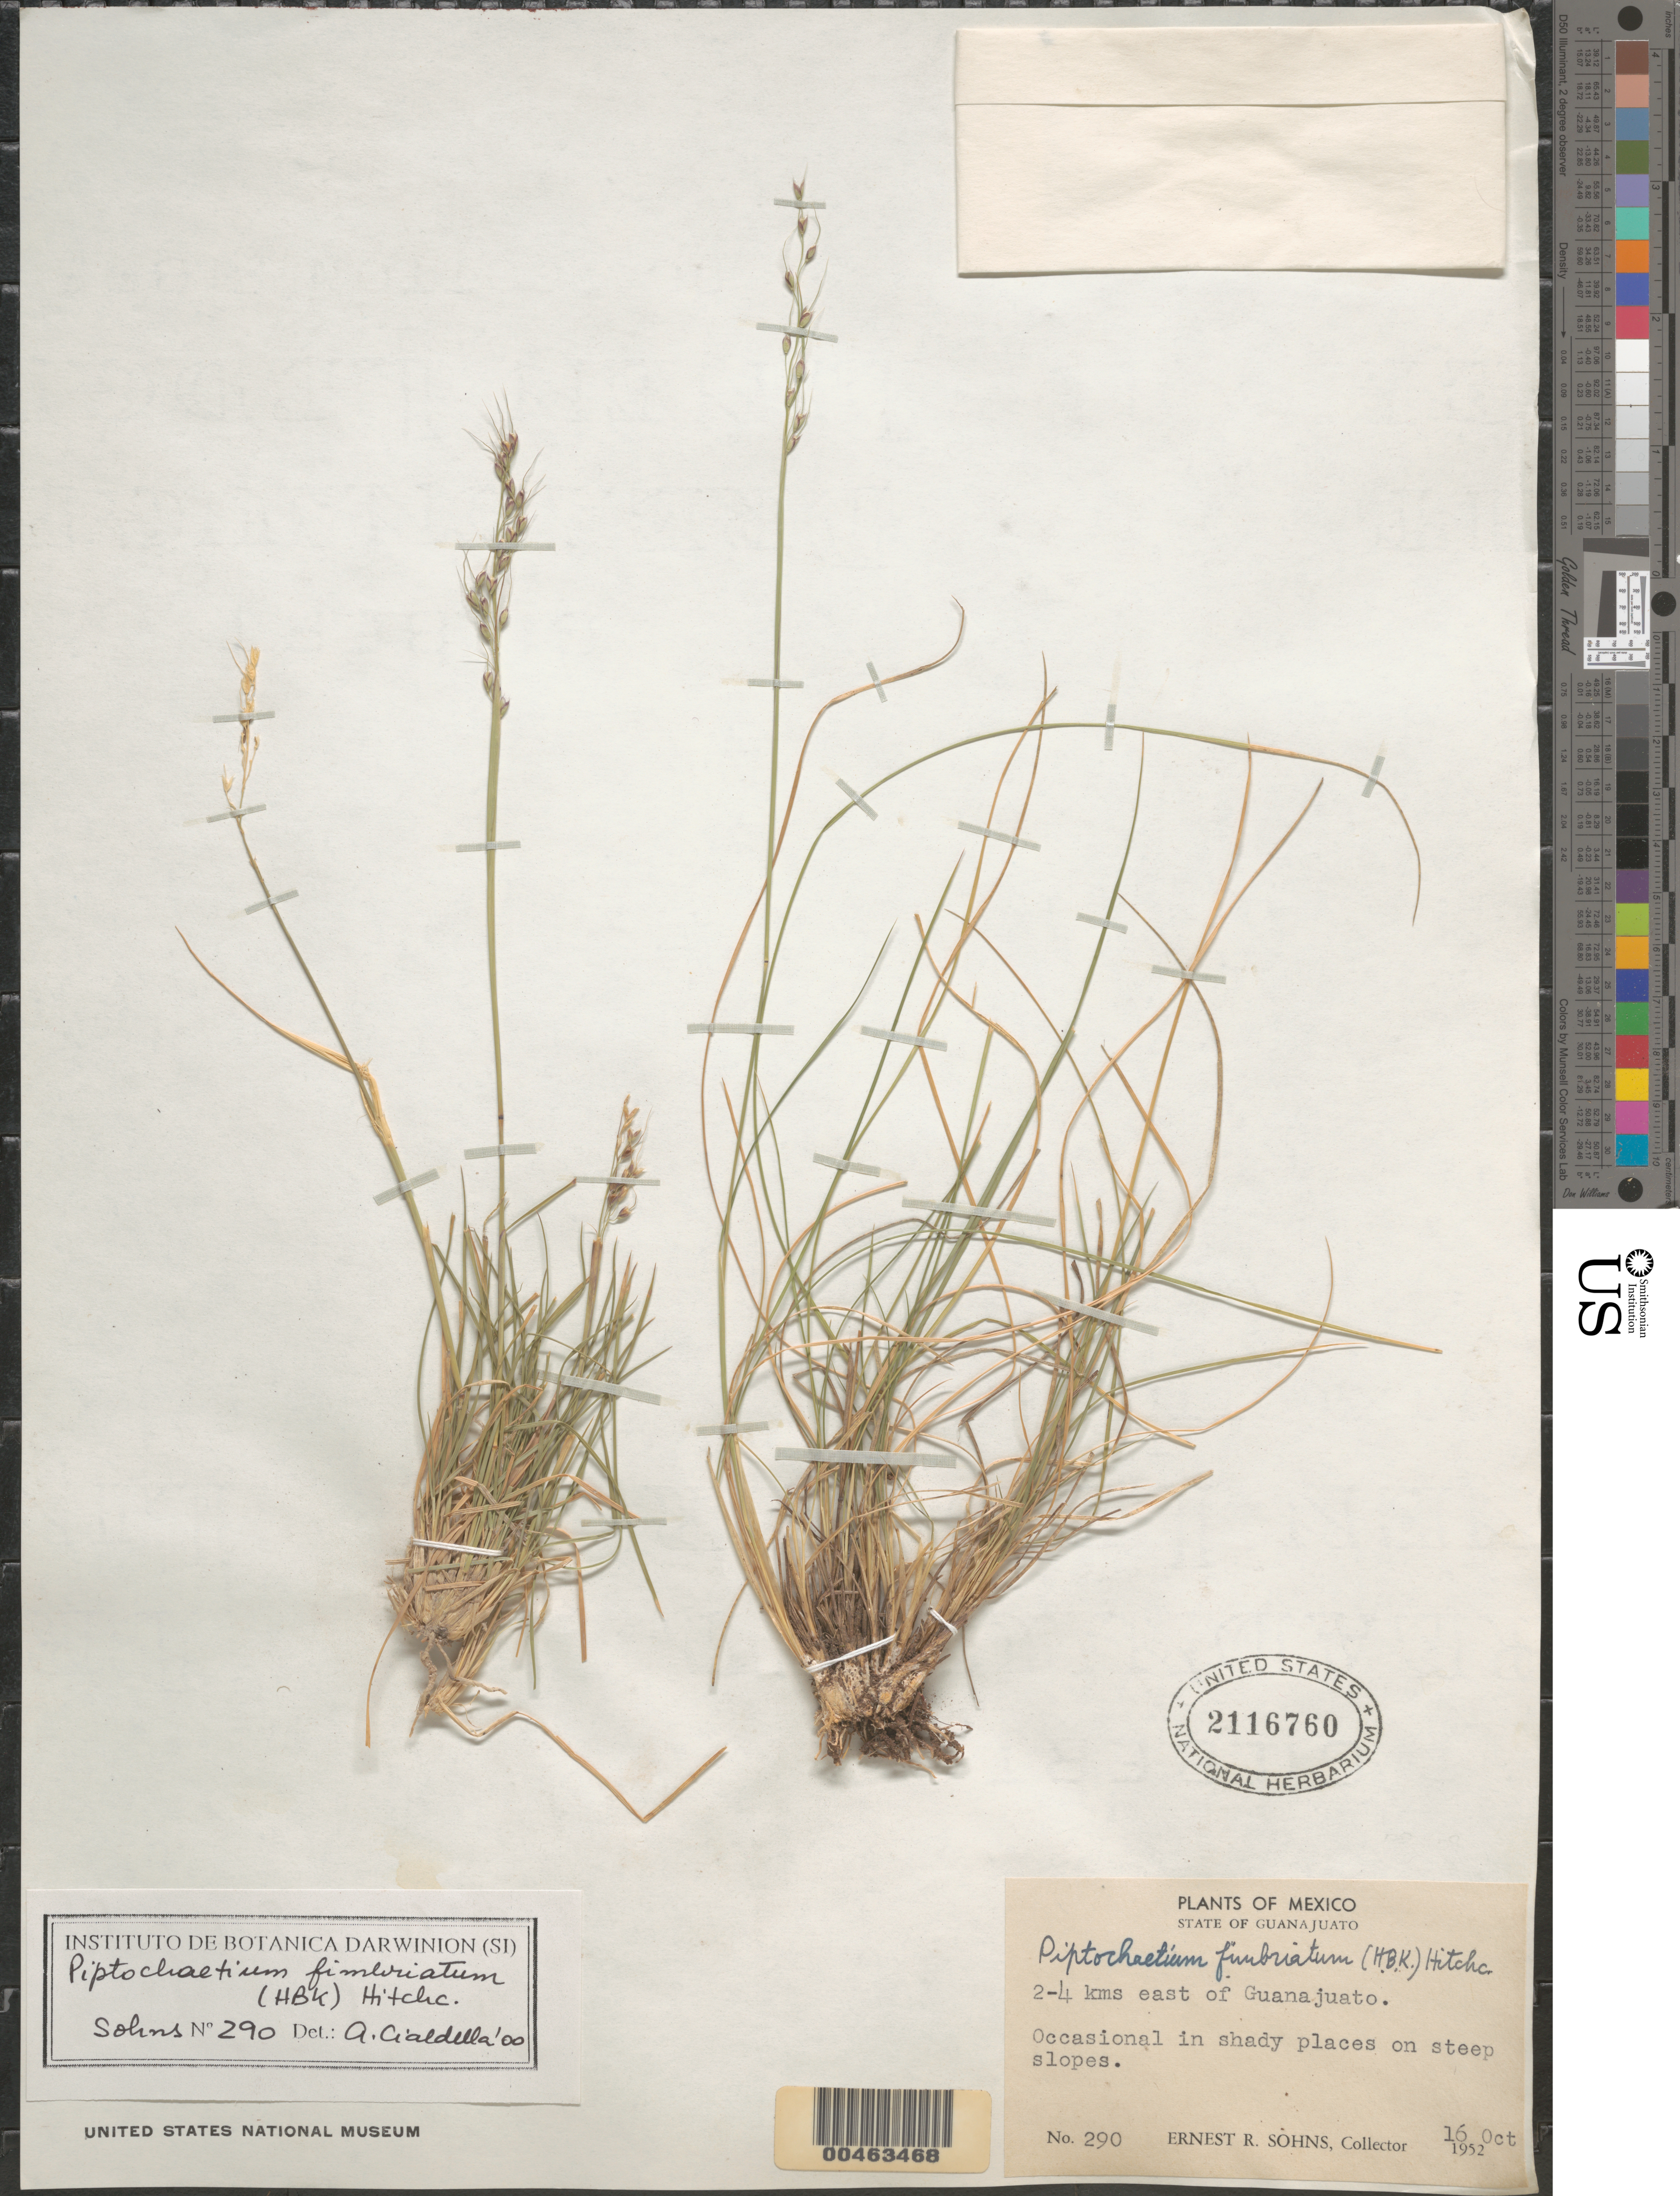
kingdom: Plantae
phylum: Tracheophyta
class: Liliopsida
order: Poales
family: Poaceae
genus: Piptochaetium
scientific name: Piptochaetium fimbriatum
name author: (Kunth) Hitchc.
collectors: E. R. Sohns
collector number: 290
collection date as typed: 16 Oct 1952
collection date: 1952-10-16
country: Mexico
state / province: Guanajuato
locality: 2-4 km E of Guanajuato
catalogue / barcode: US 2116760